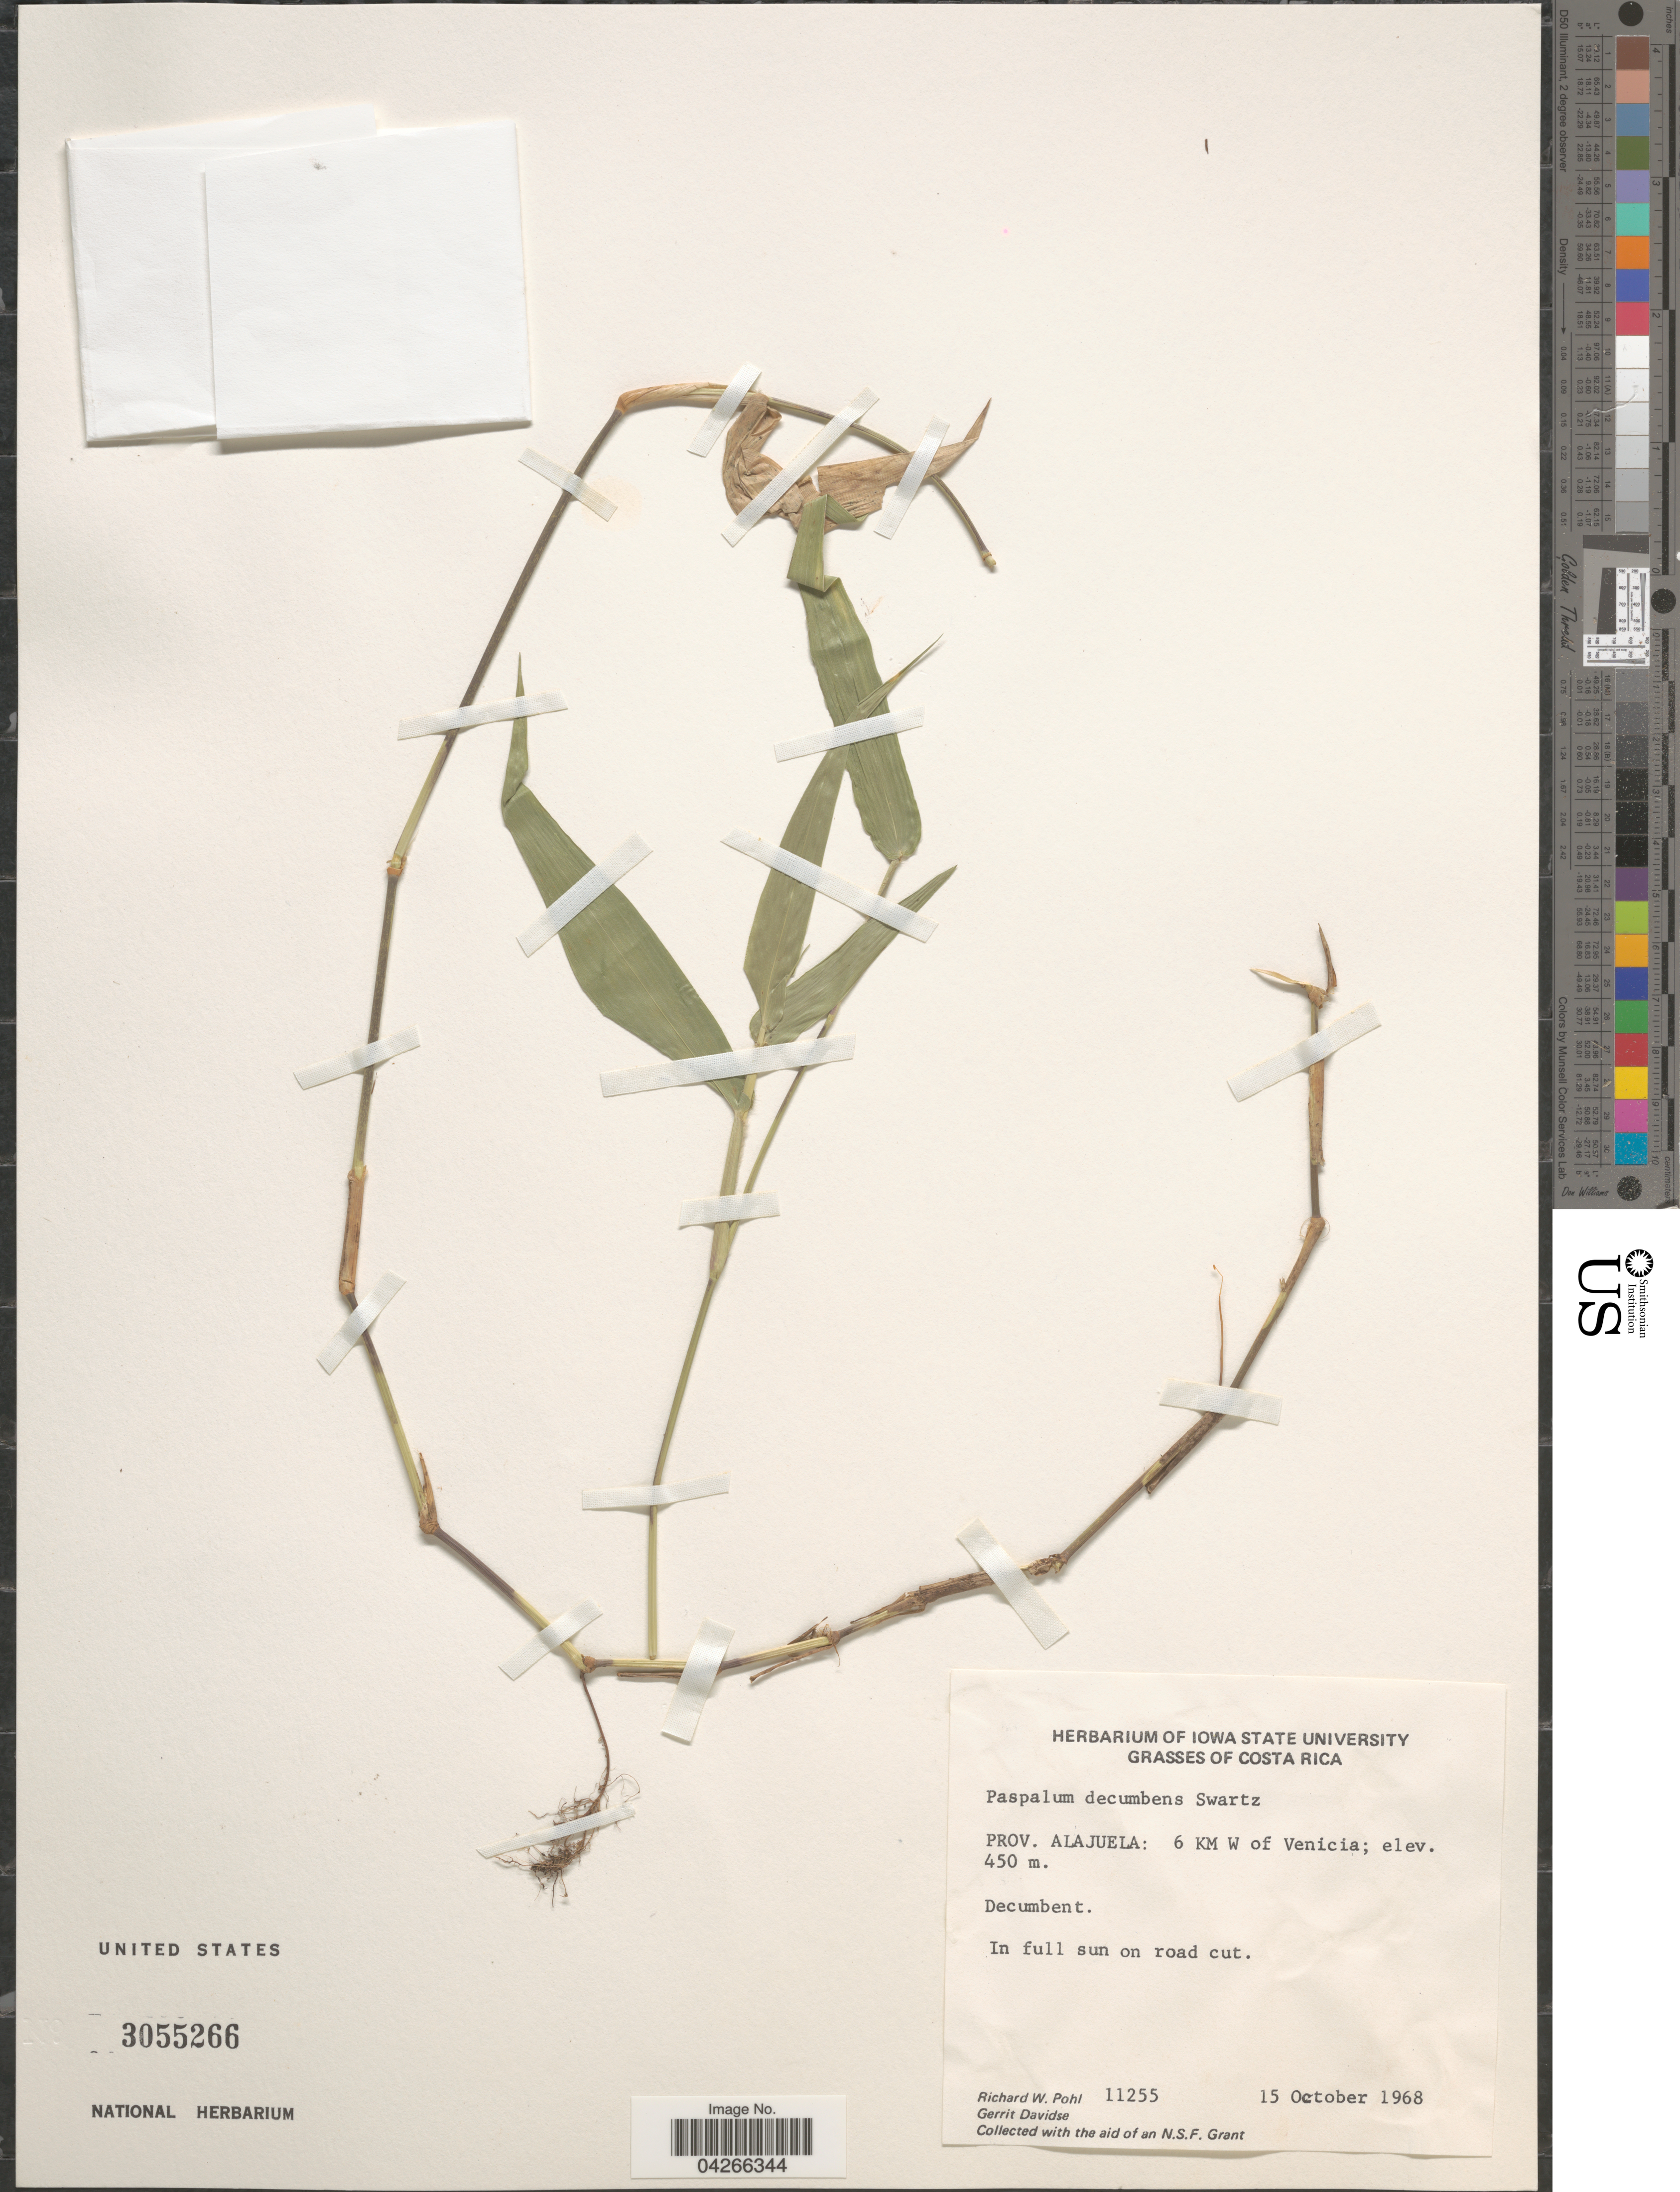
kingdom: Plantae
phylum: Tracheophyta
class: Liliopsida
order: Poales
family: Poaceae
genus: Paspalum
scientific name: Paspalum decumbens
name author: Sw.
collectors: R. W. Pohl & G. Davidse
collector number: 11255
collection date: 1968-10-15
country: Costa Rica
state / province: Alajuela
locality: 6 Km W of Venicia.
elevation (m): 450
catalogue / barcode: US 3055266